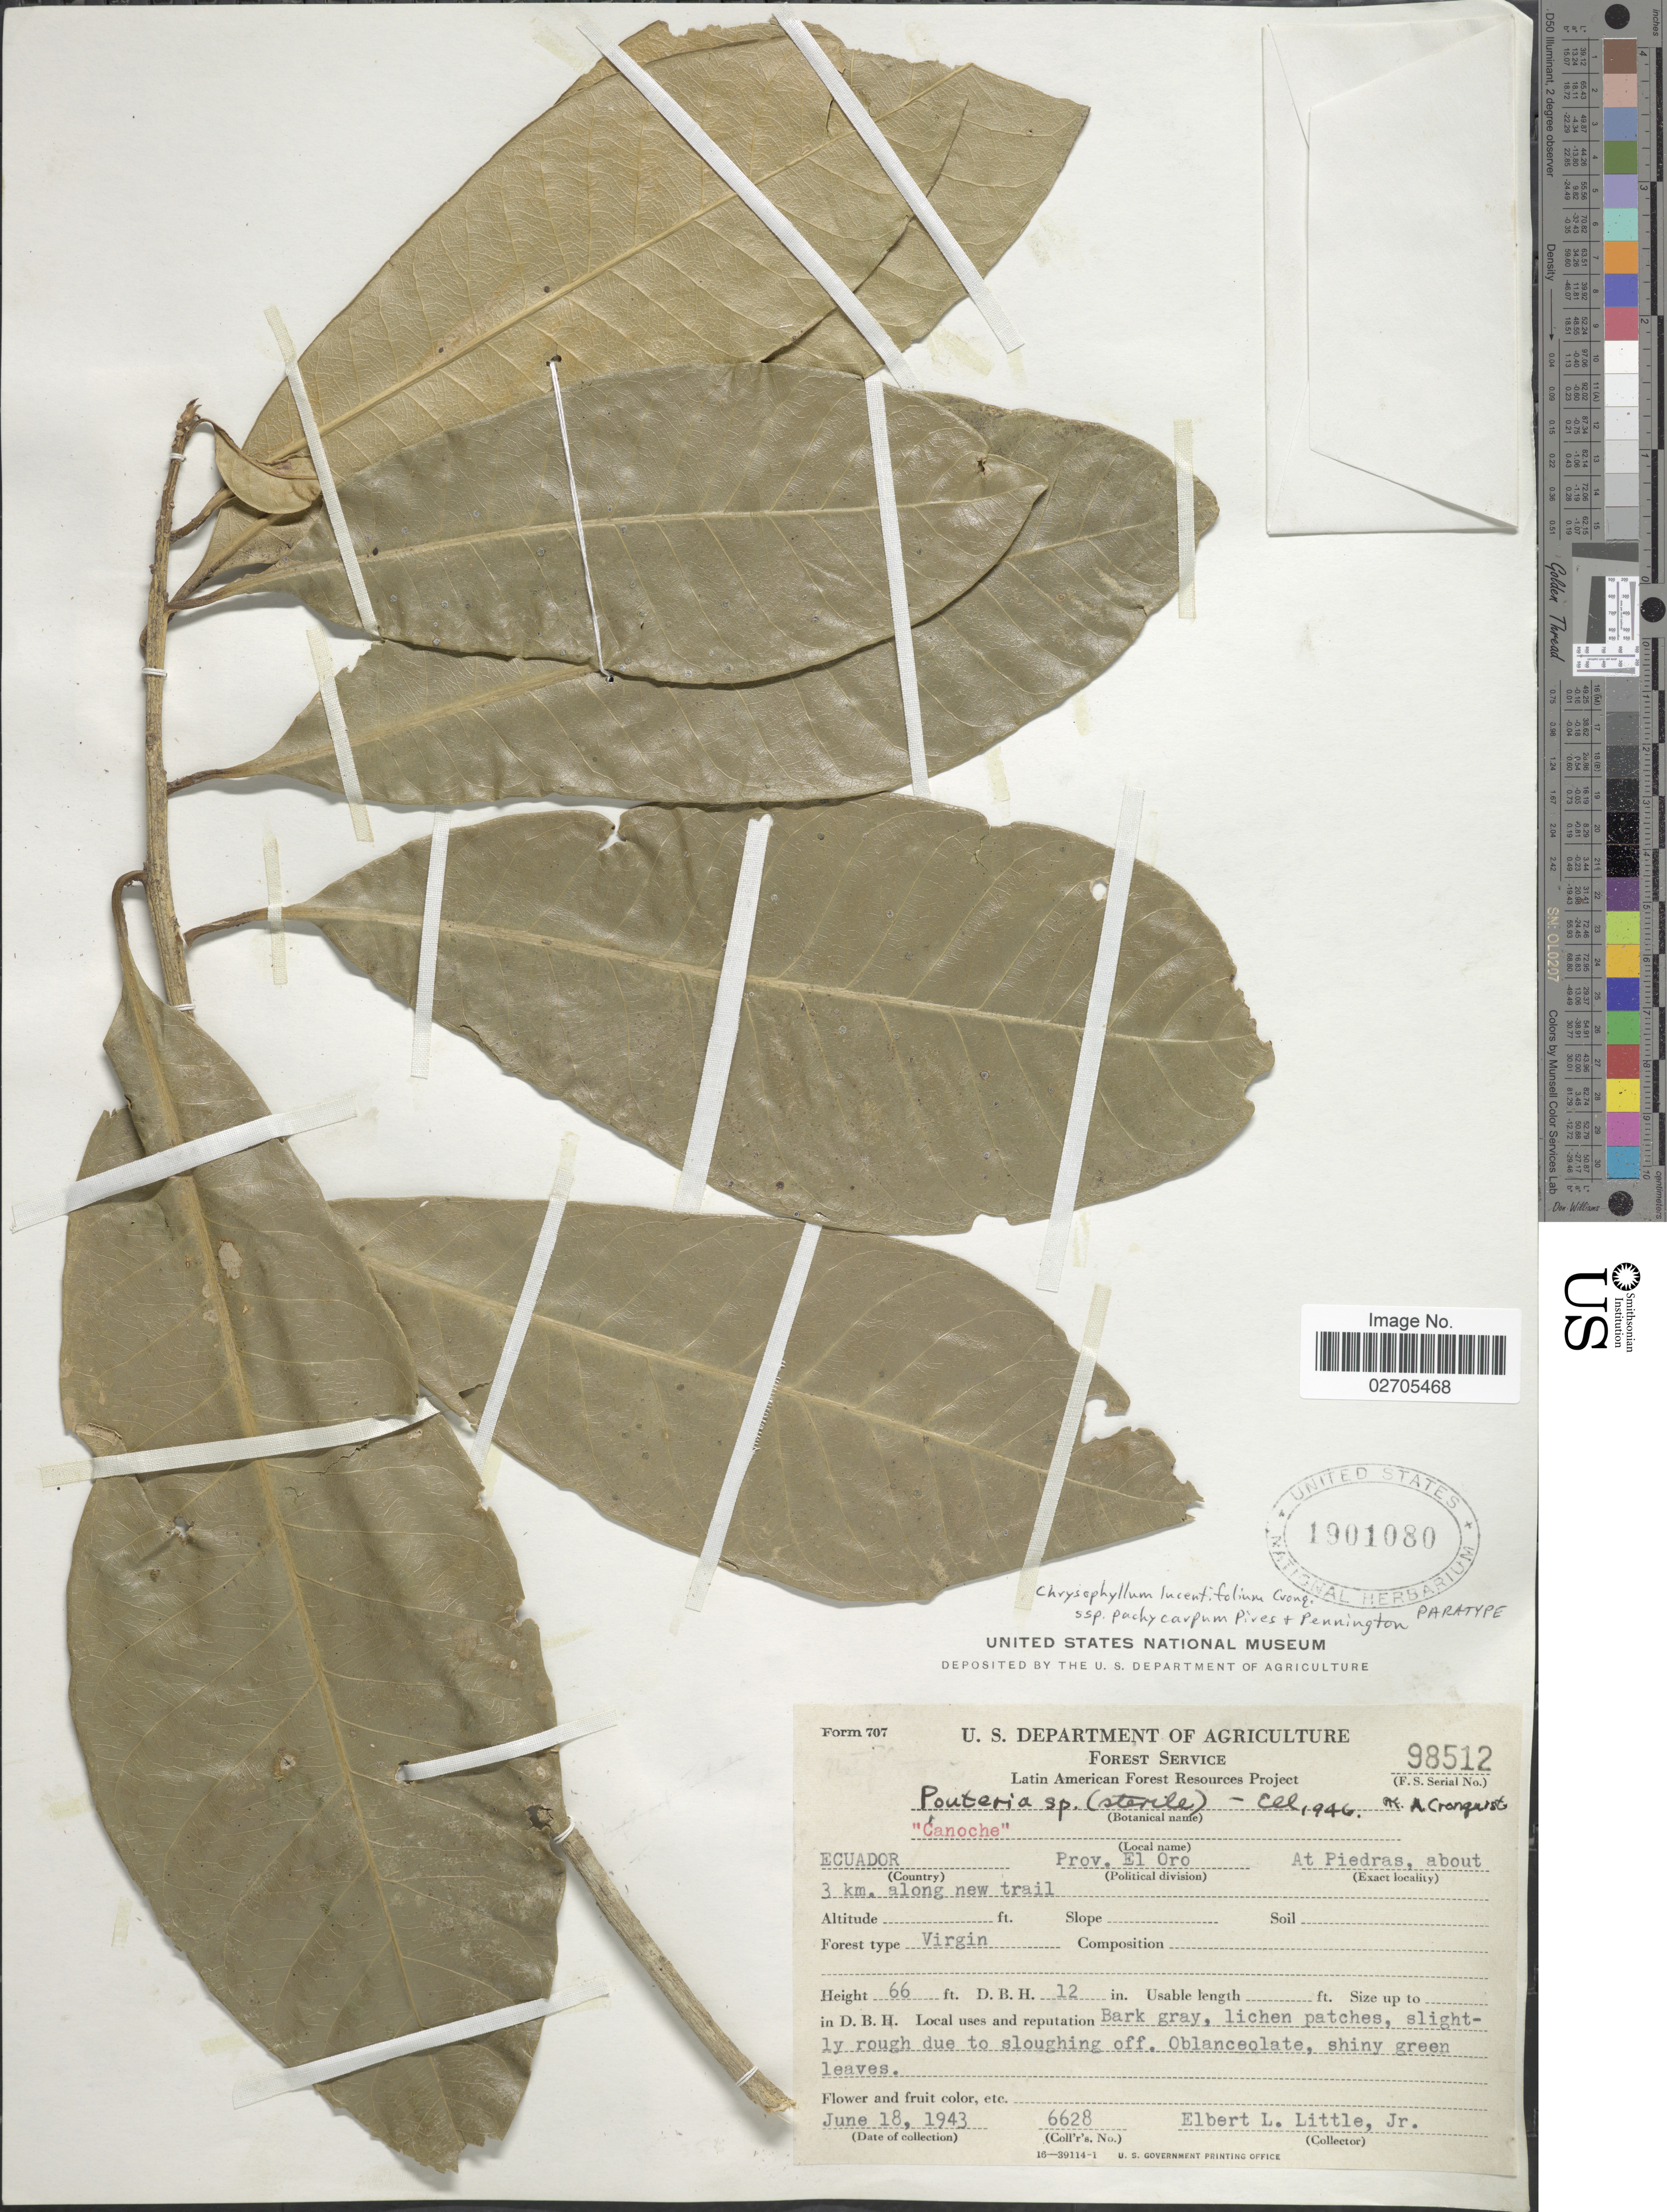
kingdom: Plantae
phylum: Tracheophyta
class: Magnoliopsida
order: Ericales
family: Sapotaceae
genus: Chrysophyllum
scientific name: Chrysophyllum lucentifolium subsp. pachycarpum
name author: Pires & T.D. Penn.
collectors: E. L. Little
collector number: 6628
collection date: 1943-06-18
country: Ecuador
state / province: El Oro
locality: At Piedras, about 3 km along new trail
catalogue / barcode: US 1901080